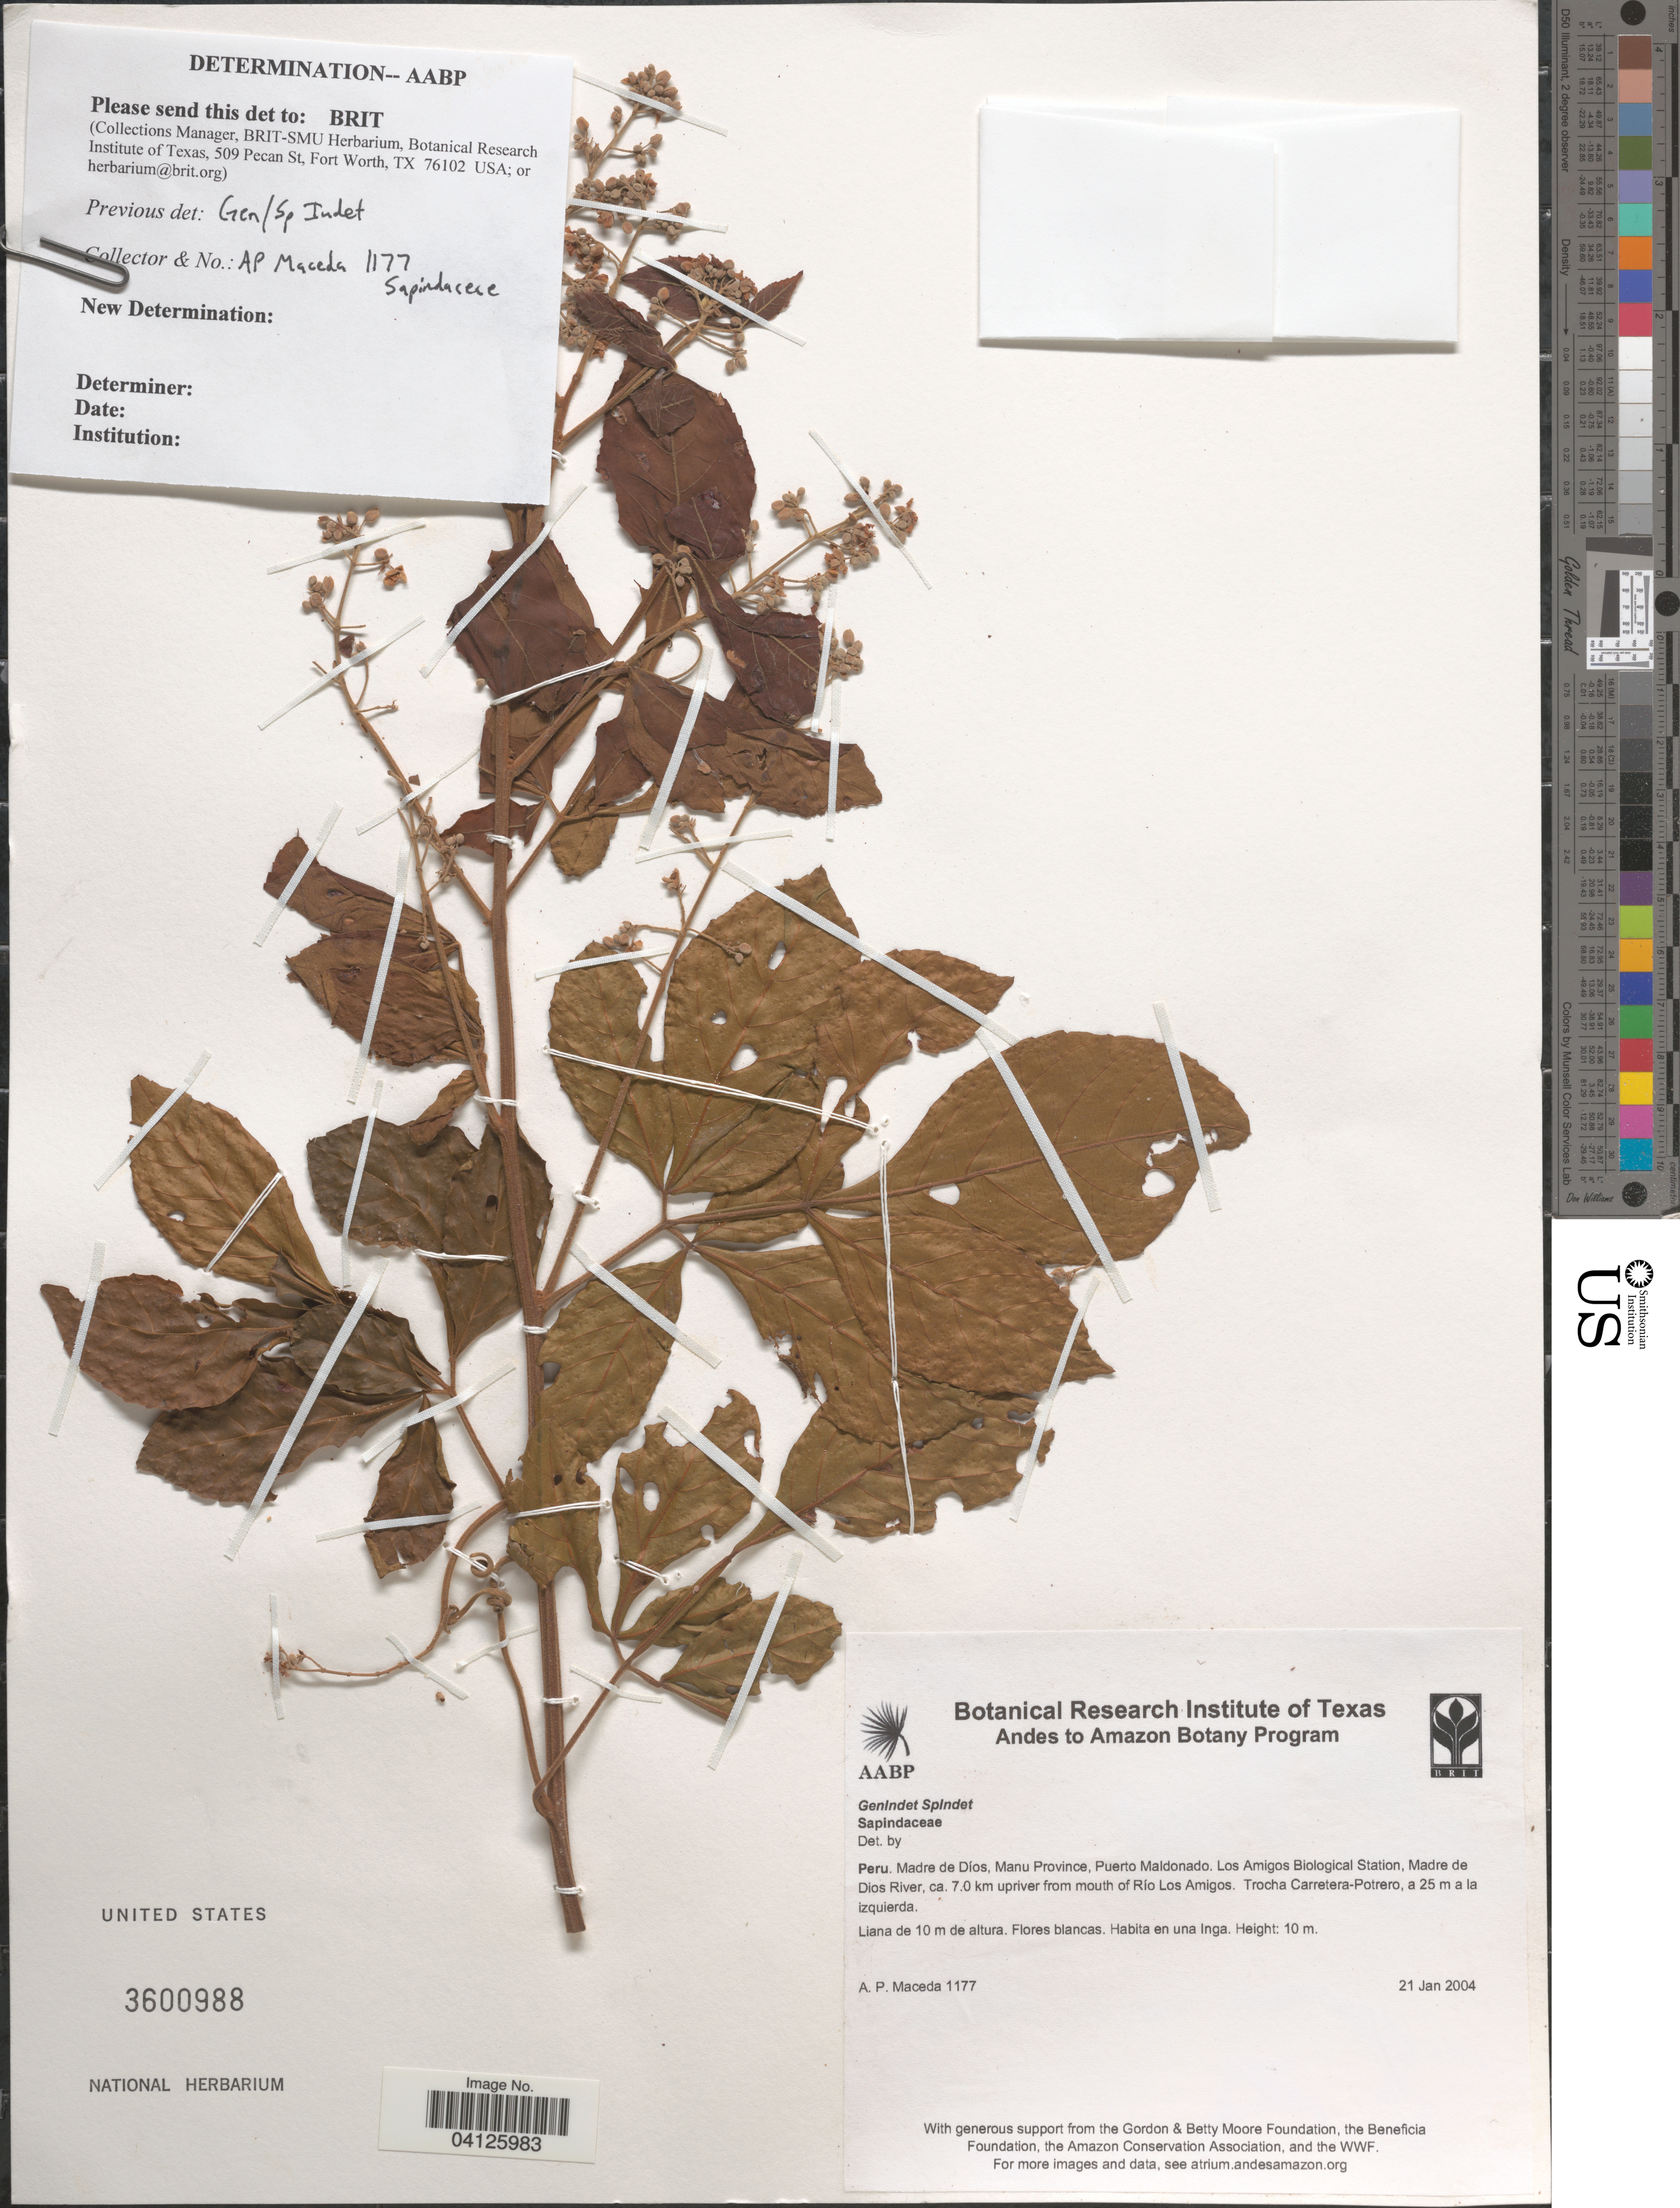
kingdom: Plantae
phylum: Tracheophyta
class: Magnoliopsida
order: Sapindales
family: Sapindaceae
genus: Serjania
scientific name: Serjania inscripta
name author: Radlk.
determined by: Acevedo-Rodriguez, P., (US), Smithsonian Institution - National Museum of Natural History (UNITED STATES)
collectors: A. Maceda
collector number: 1177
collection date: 2004-01-21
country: Peru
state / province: Madre de Dios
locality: Manu Province, Puerto Maldonado. Los Amigos Biological Station, Madre de Dios River, ca. 7.0 km upriver from mouth of Río Los Amigos. TRocha Carretera-Potrero, a 25 m a la izquierda.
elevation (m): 10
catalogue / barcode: US 3600988